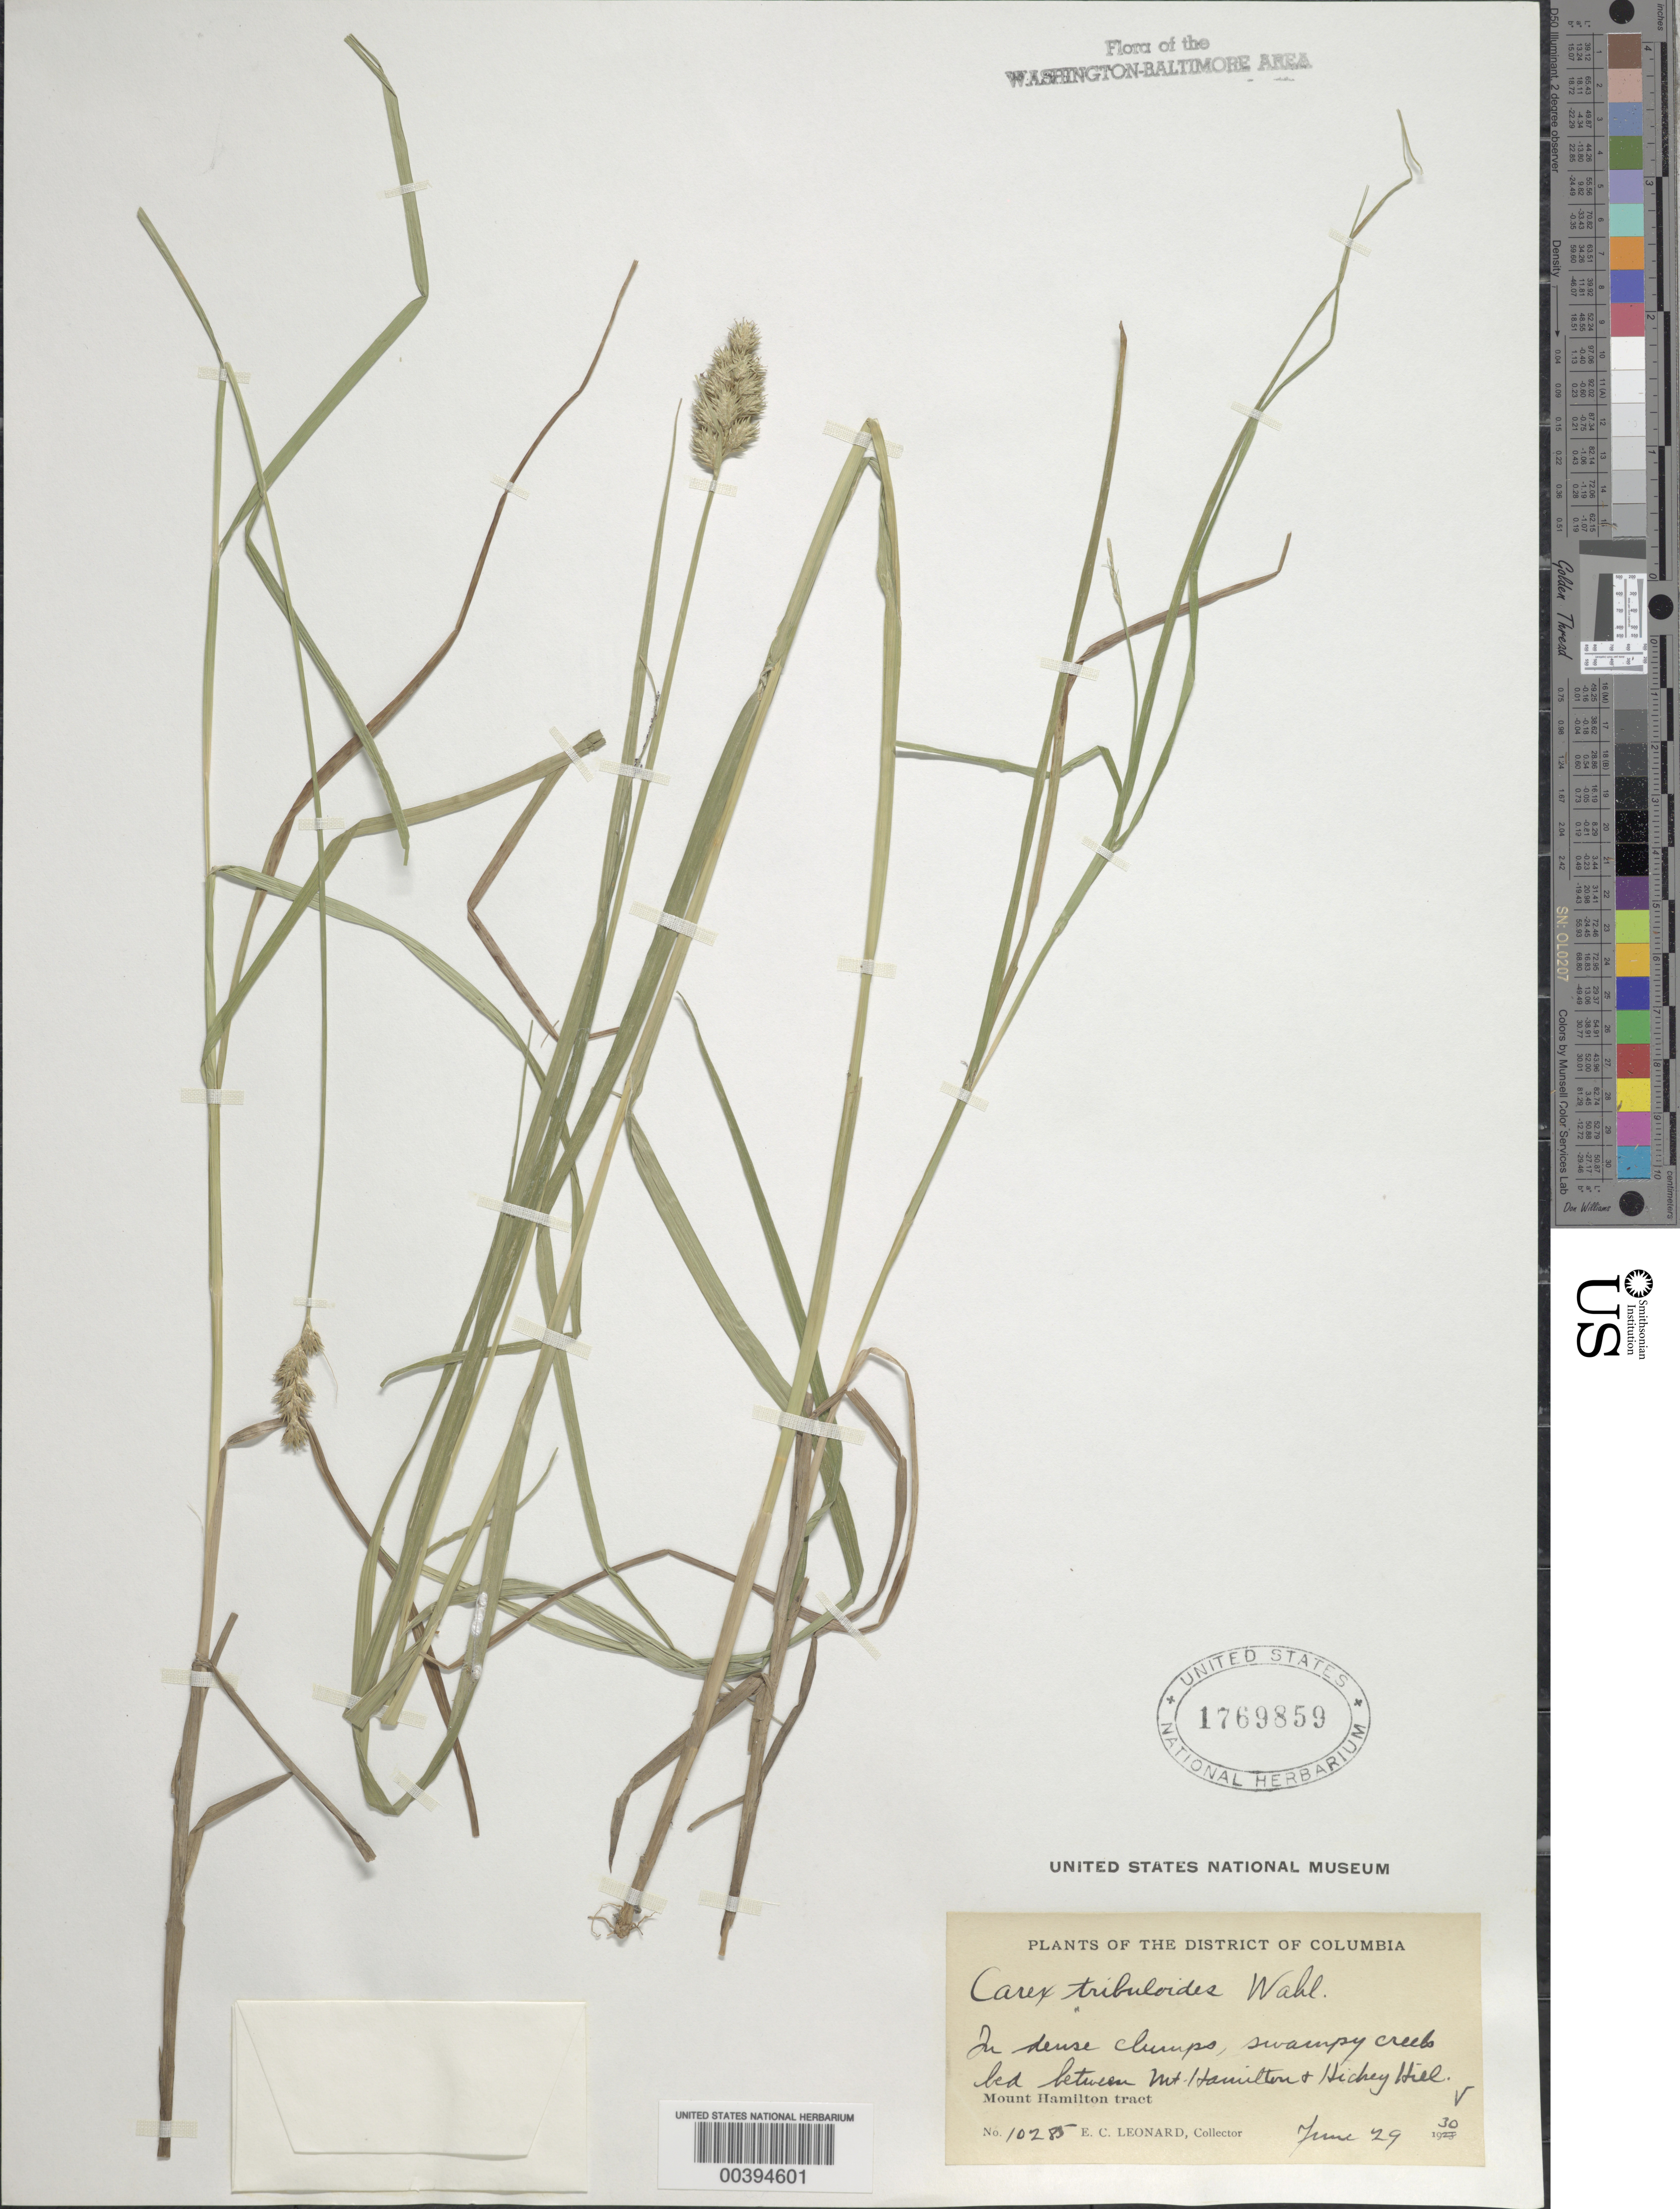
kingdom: Plantae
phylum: Tracheophyta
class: Liliopsida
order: Poales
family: Cyperaceae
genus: Carex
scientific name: Carex tribuloides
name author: Wahlenb.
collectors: E. C. Leonard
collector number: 10285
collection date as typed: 29 Jun 1930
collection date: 1930-06-29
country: United States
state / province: District of Columbia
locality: between Mount Hamilton and Hickey Hill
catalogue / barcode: US 1769859